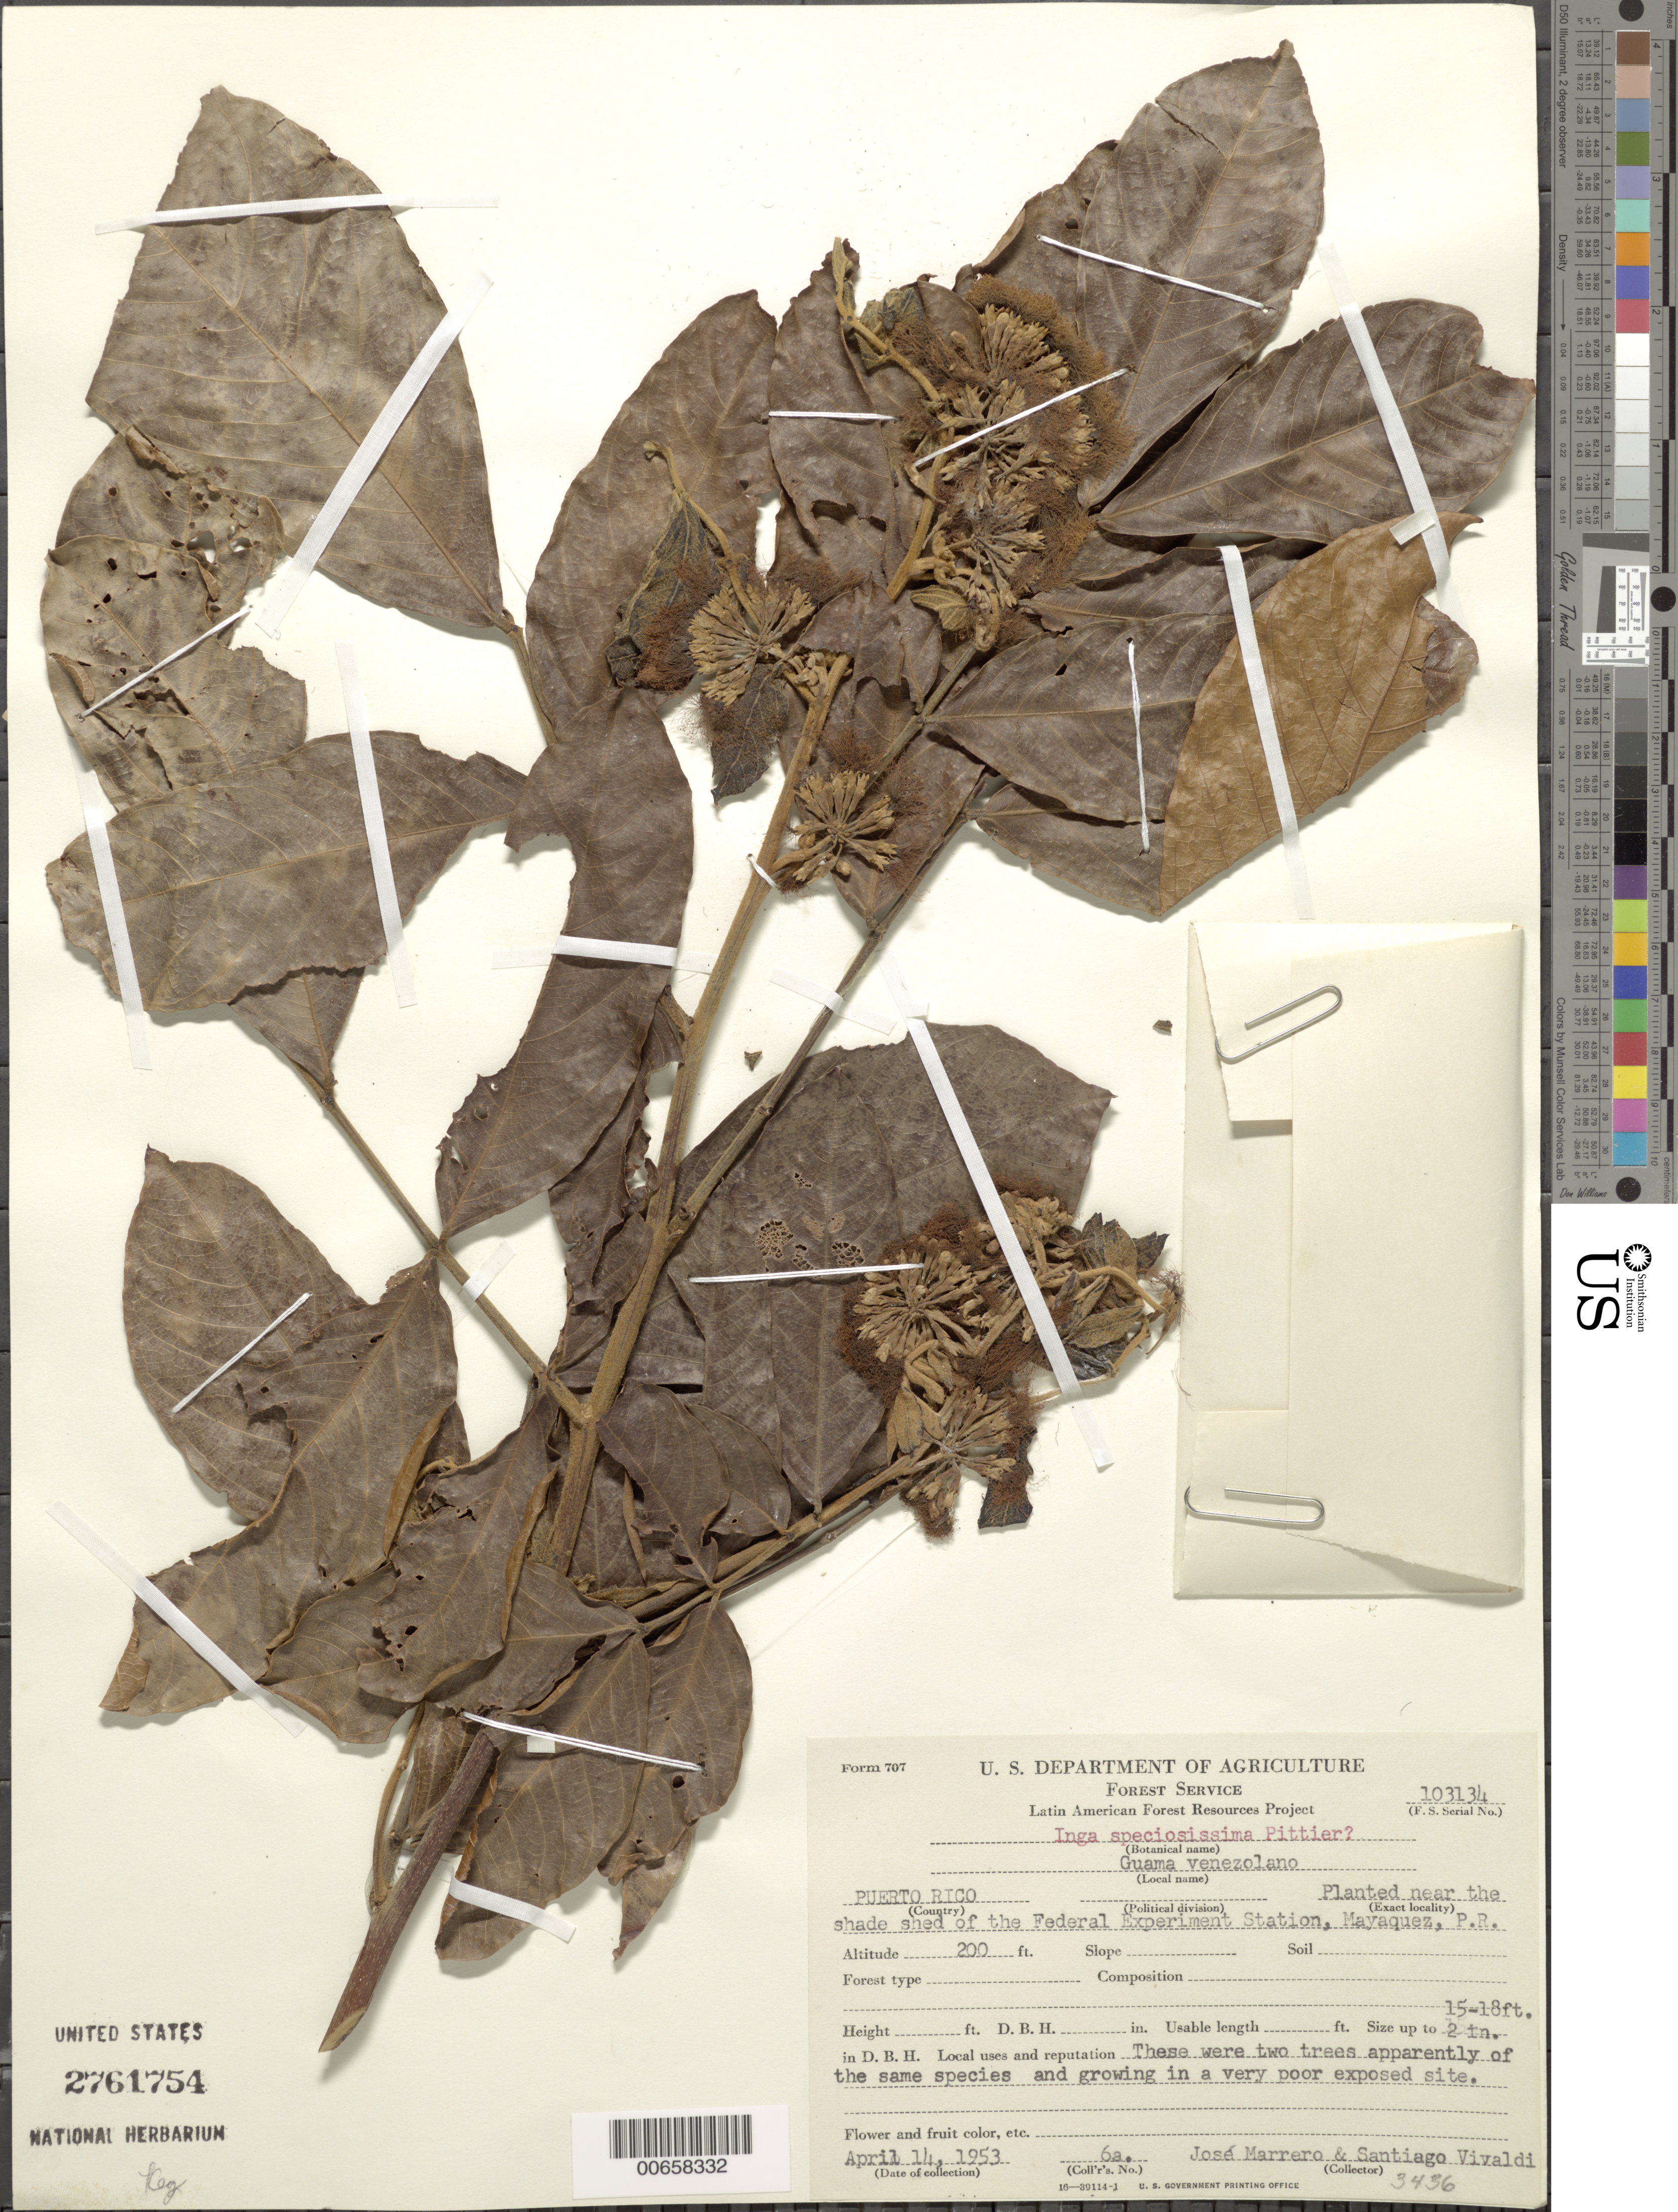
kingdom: Plantae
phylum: Tracheophyta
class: Magnoliopsida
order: Fabales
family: Fabaceae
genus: Inga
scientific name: Inga speciosissima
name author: Pittier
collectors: J. Marrero & S. Vivaldi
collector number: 6a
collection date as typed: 14 Apr 1953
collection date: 1953-04-14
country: Puerto Rico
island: Greater Antilles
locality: Federal Exp. Station, Mayaguez, planted near the shade shed of the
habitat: In a very poor exposed site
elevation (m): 61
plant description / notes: Common name: Guama venezolano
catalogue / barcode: US 2761754